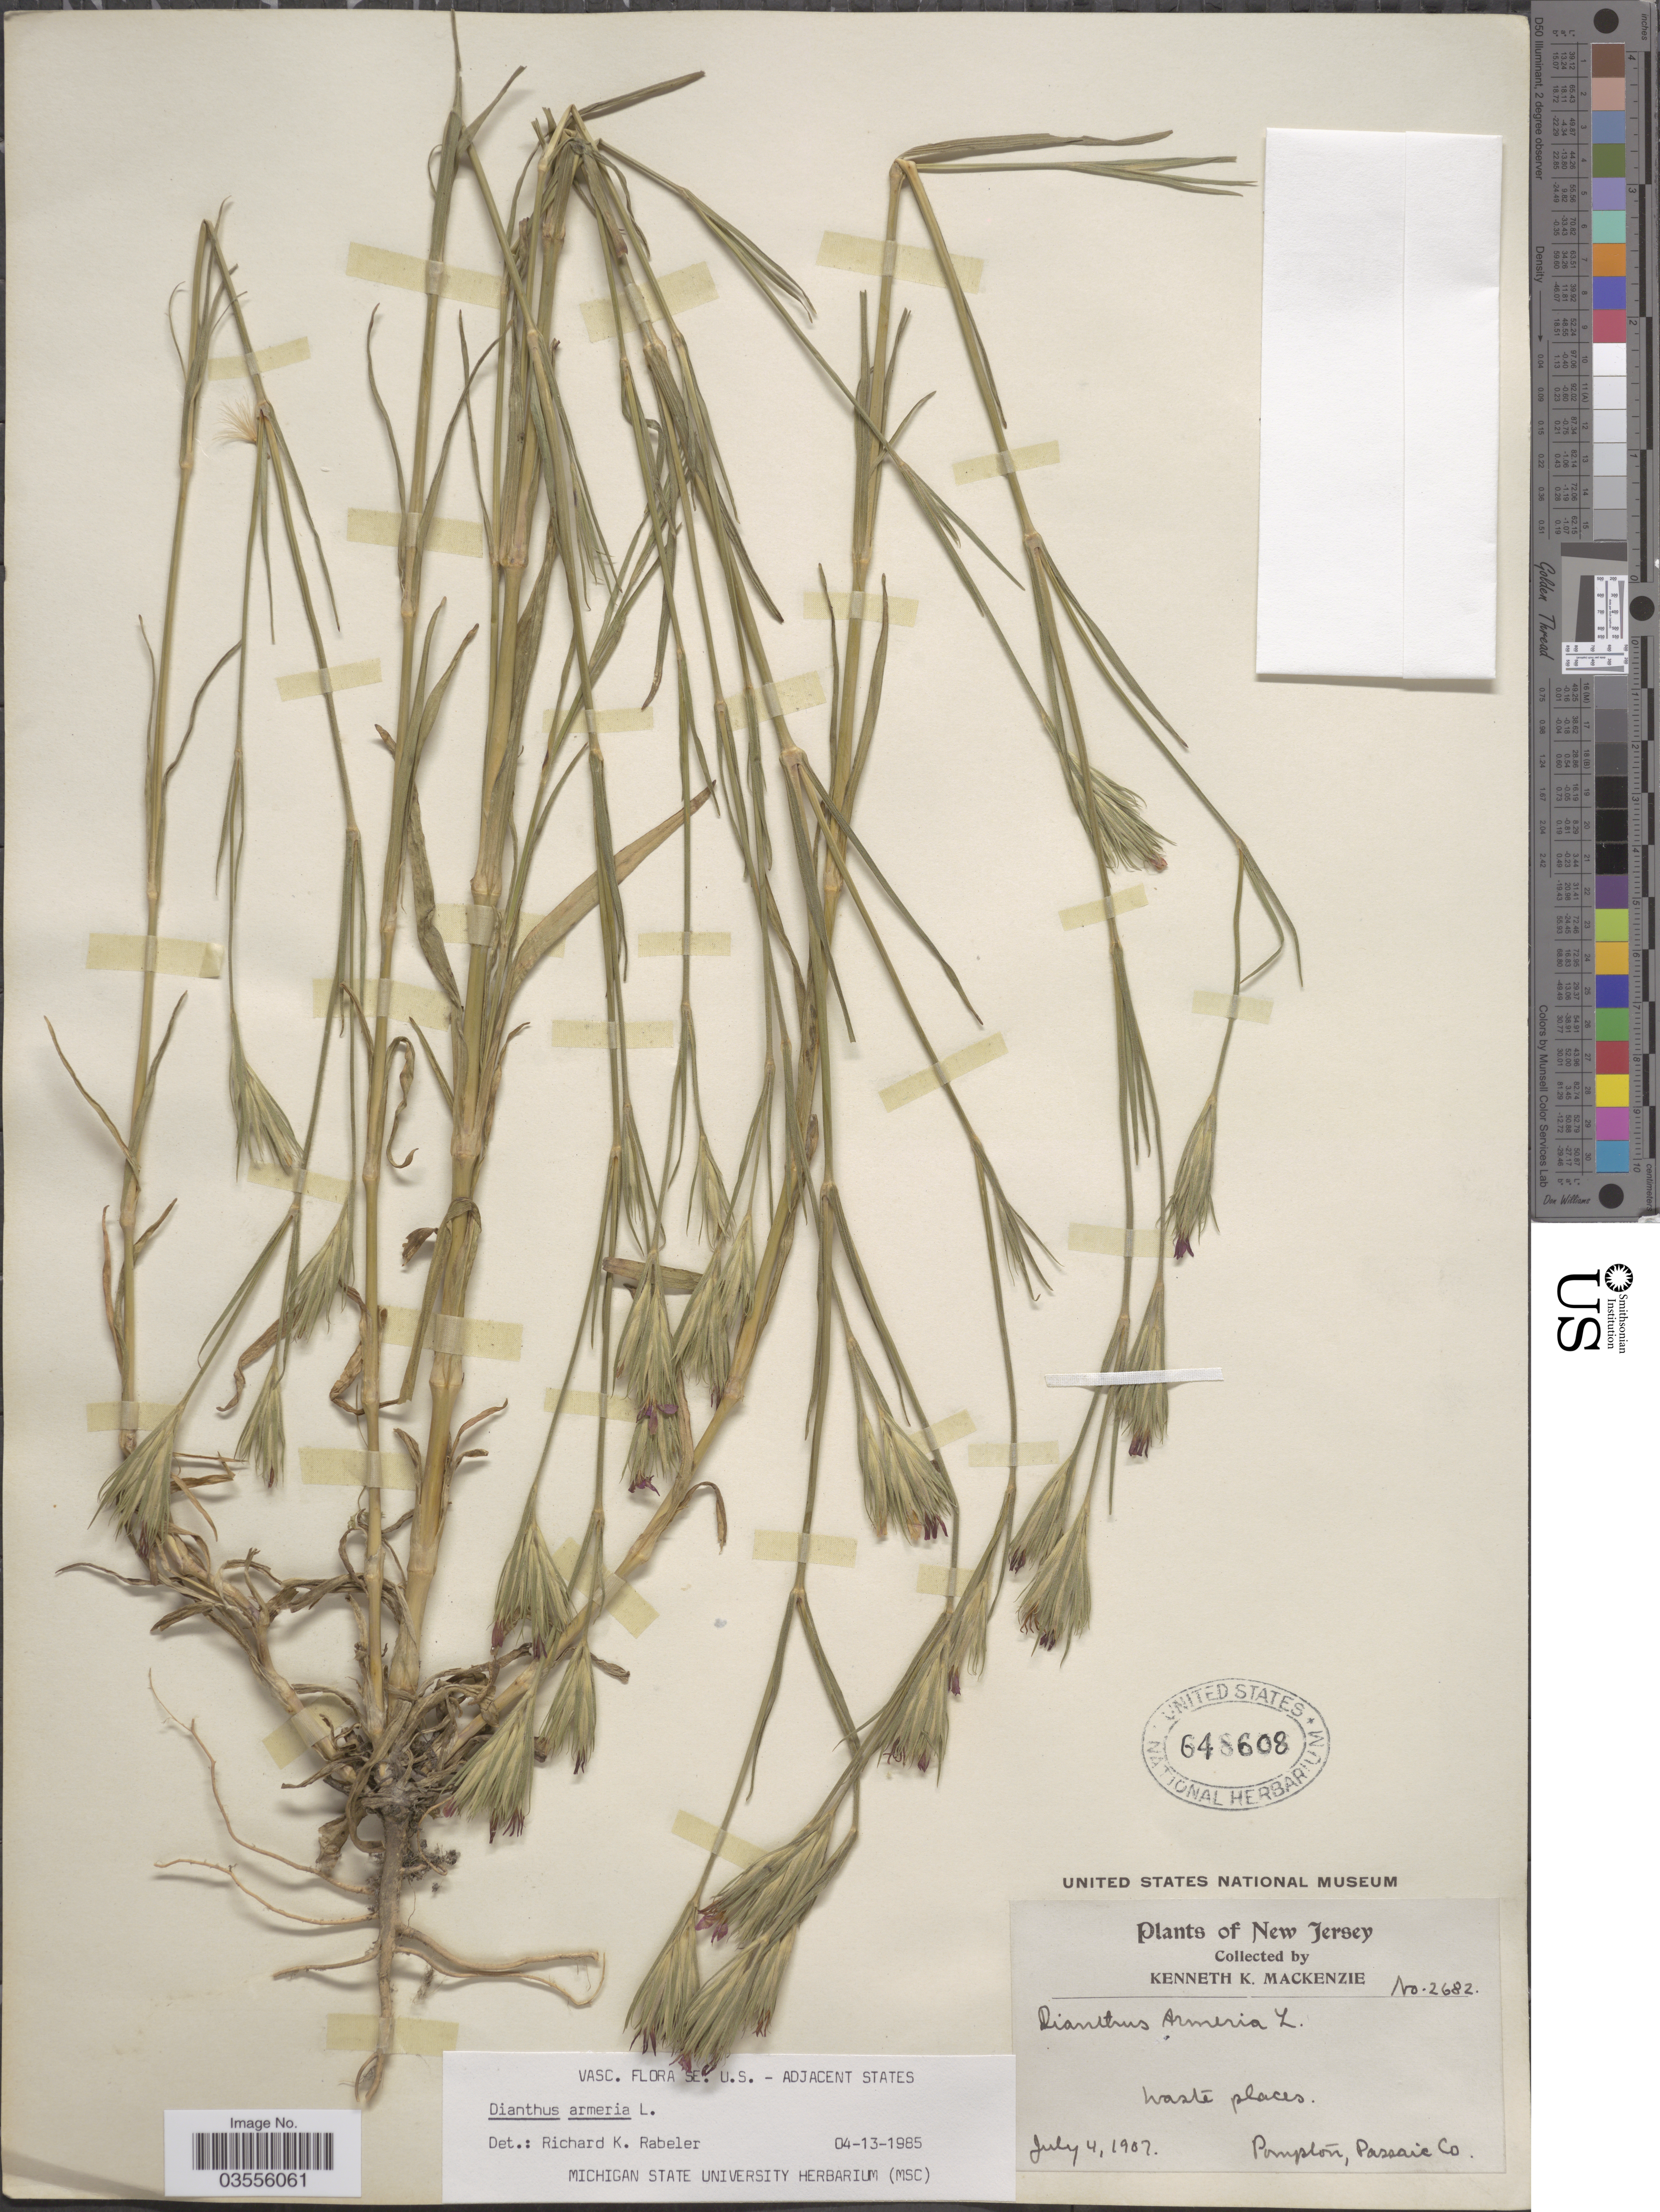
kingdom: Plantae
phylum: Tracheophyta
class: Magnoliopsida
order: Caryophyllales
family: Caryophyllaceae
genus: Dianthus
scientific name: Dianthus armeria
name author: L.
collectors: K. K. Mackenzie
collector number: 2682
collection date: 1907-07-04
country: United States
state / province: New Jersey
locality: Pompton, Passaic Co.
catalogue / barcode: US 648608